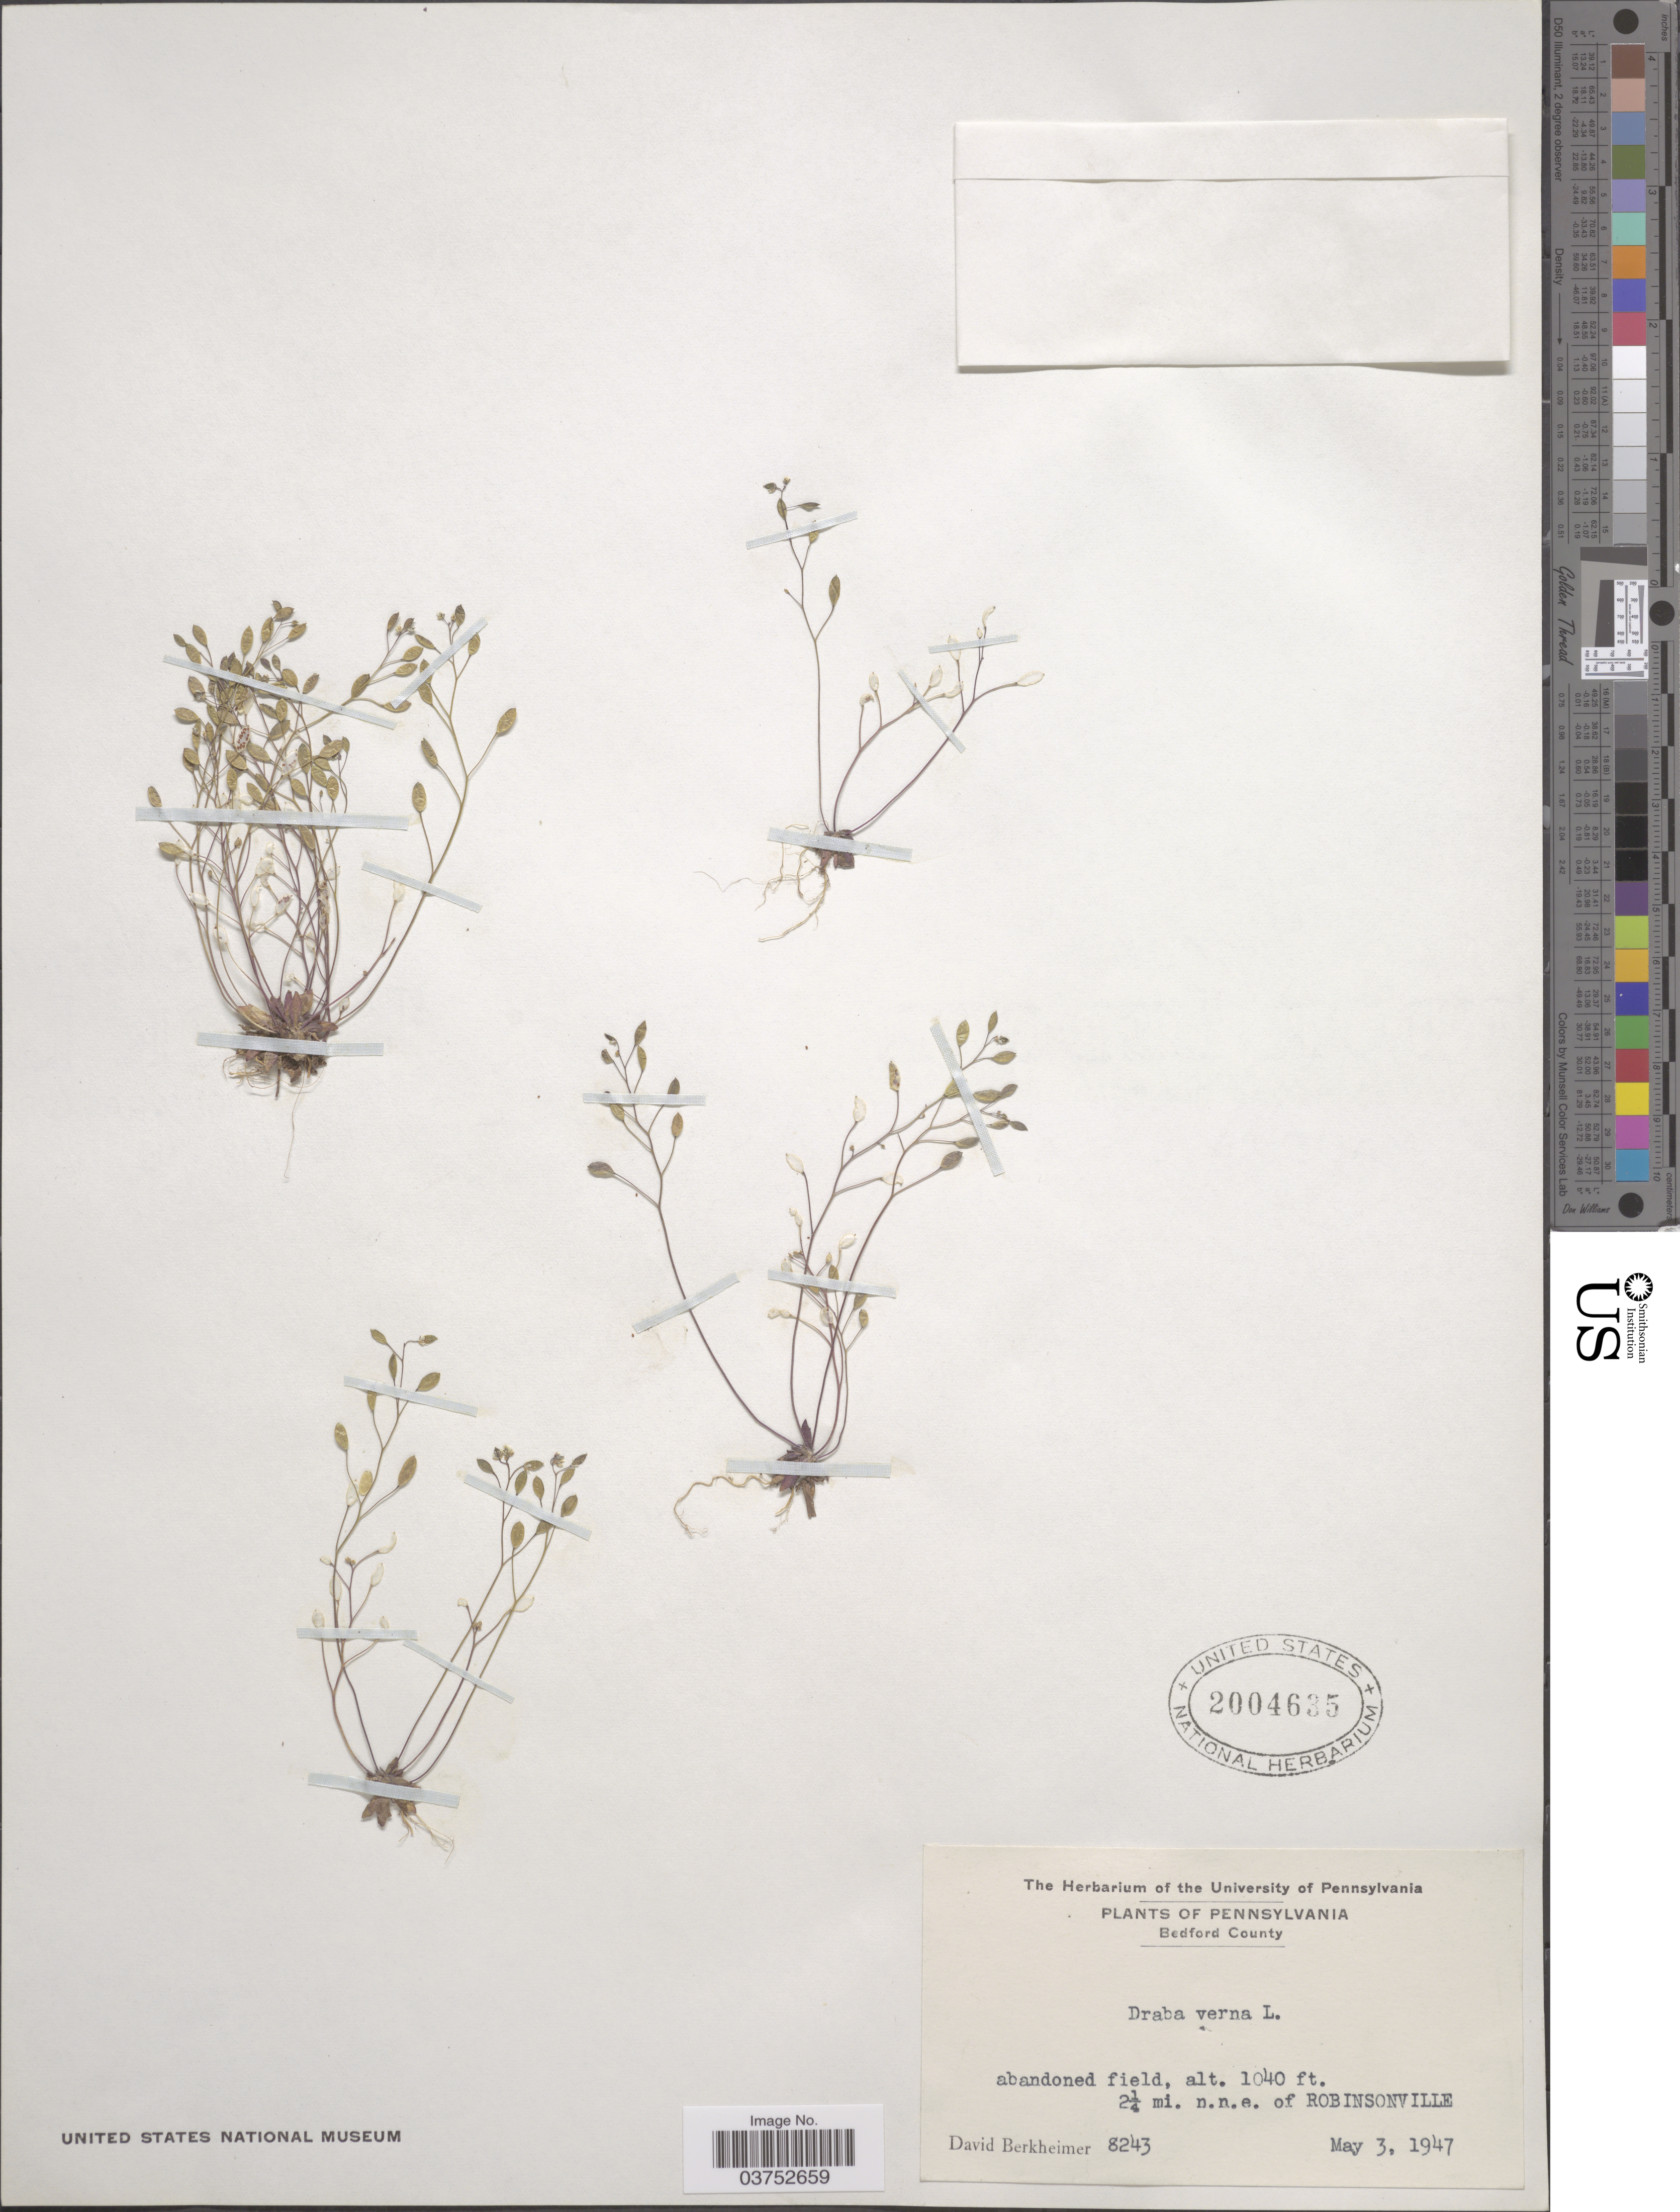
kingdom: Plantae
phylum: Tracheophyta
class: Magnoliopsida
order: Brassicales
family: Brassicaceae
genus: Draba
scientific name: Draba verna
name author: L.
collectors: D. Berkheimer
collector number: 8243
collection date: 1947-05-03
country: United States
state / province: Pennsylvania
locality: Bedford County. Abandoned field, 2¼ mi. n.n.e. of Robinsonville.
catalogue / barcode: US 2004635